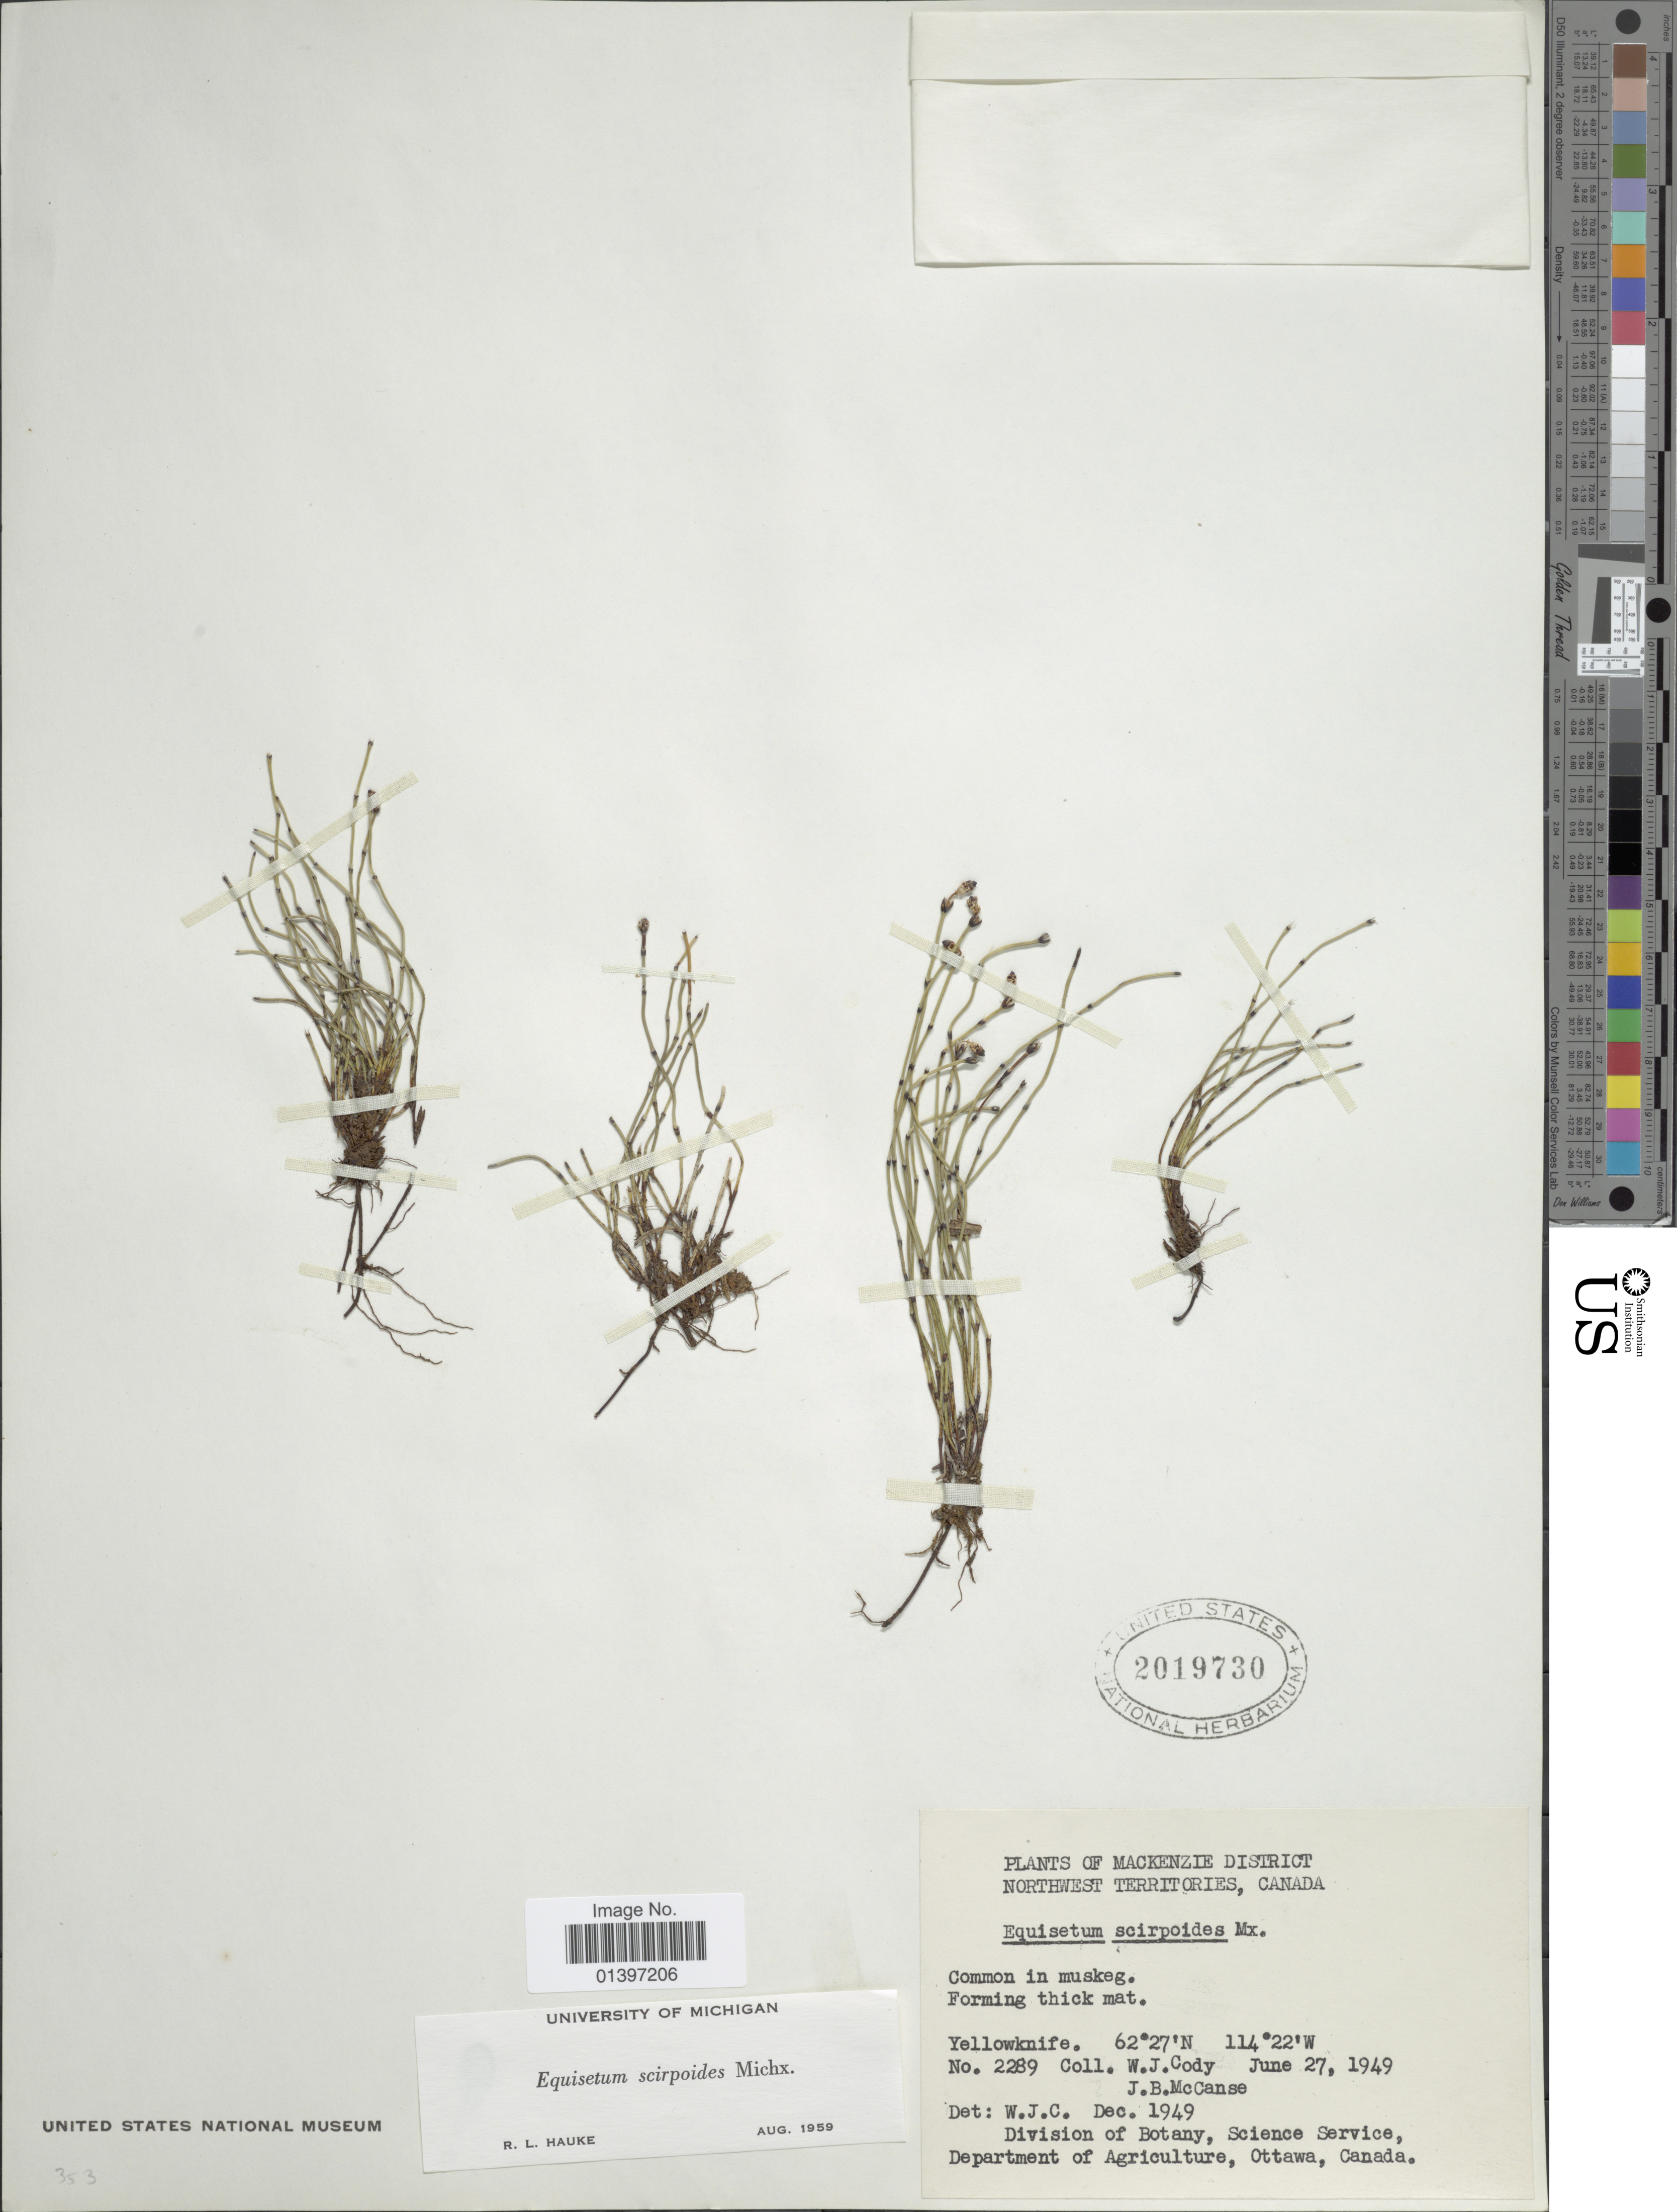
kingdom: Plantae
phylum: Tracheophyta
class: Polypodiopsida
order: Equisetales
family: Equisetaceae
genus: Equisetum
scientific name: Equisetum scirpoides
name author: Michx.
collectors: W. Cody & J. McCanse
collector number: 2289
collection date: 1949-06-27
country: Canada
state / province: Northwest Territories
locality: Mackenzie District, Northwest Territories, Yellowknife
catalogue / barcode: US 2019730